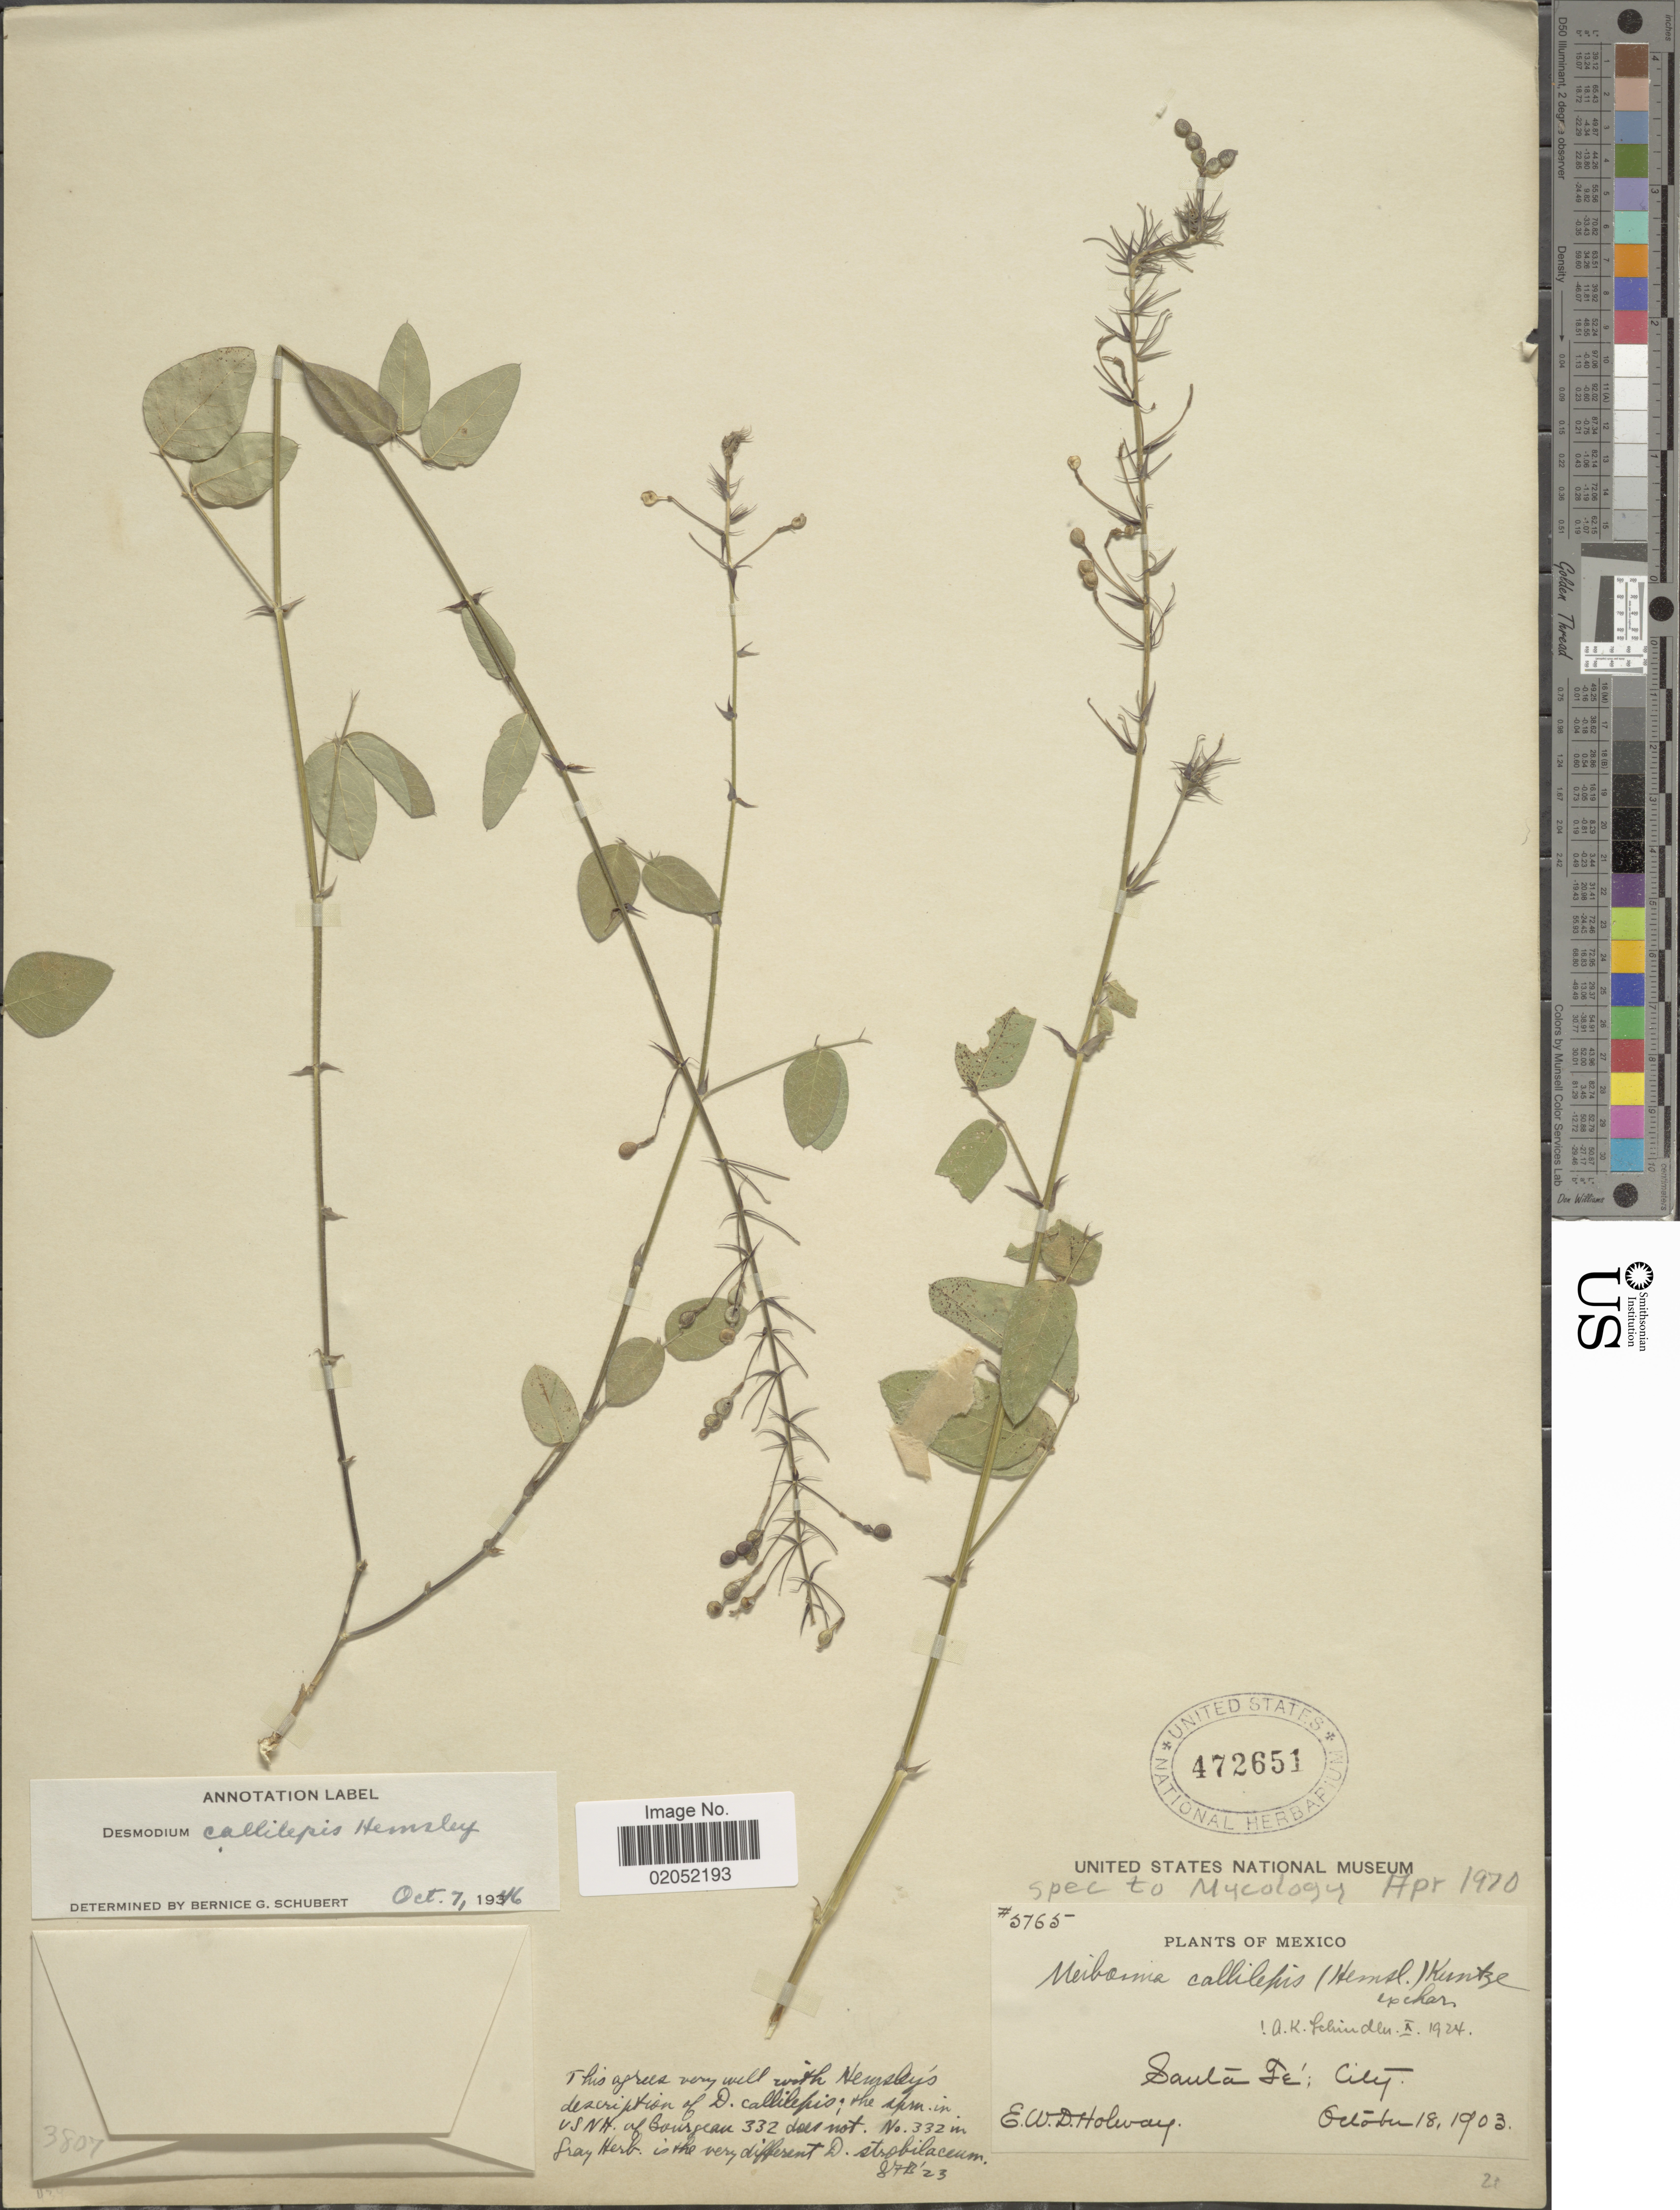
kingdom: Plantae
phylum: Tracheophyta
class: Magnoliopsida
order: Fabales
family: Fabaceae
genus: Desmodium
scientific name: Desmodium callilepis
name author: Hemsl.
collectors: E. W. D. Holway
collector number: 5765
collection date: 1903-10-18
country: Mexico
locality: Mexico, Santa Fe.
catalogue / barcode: US 472651